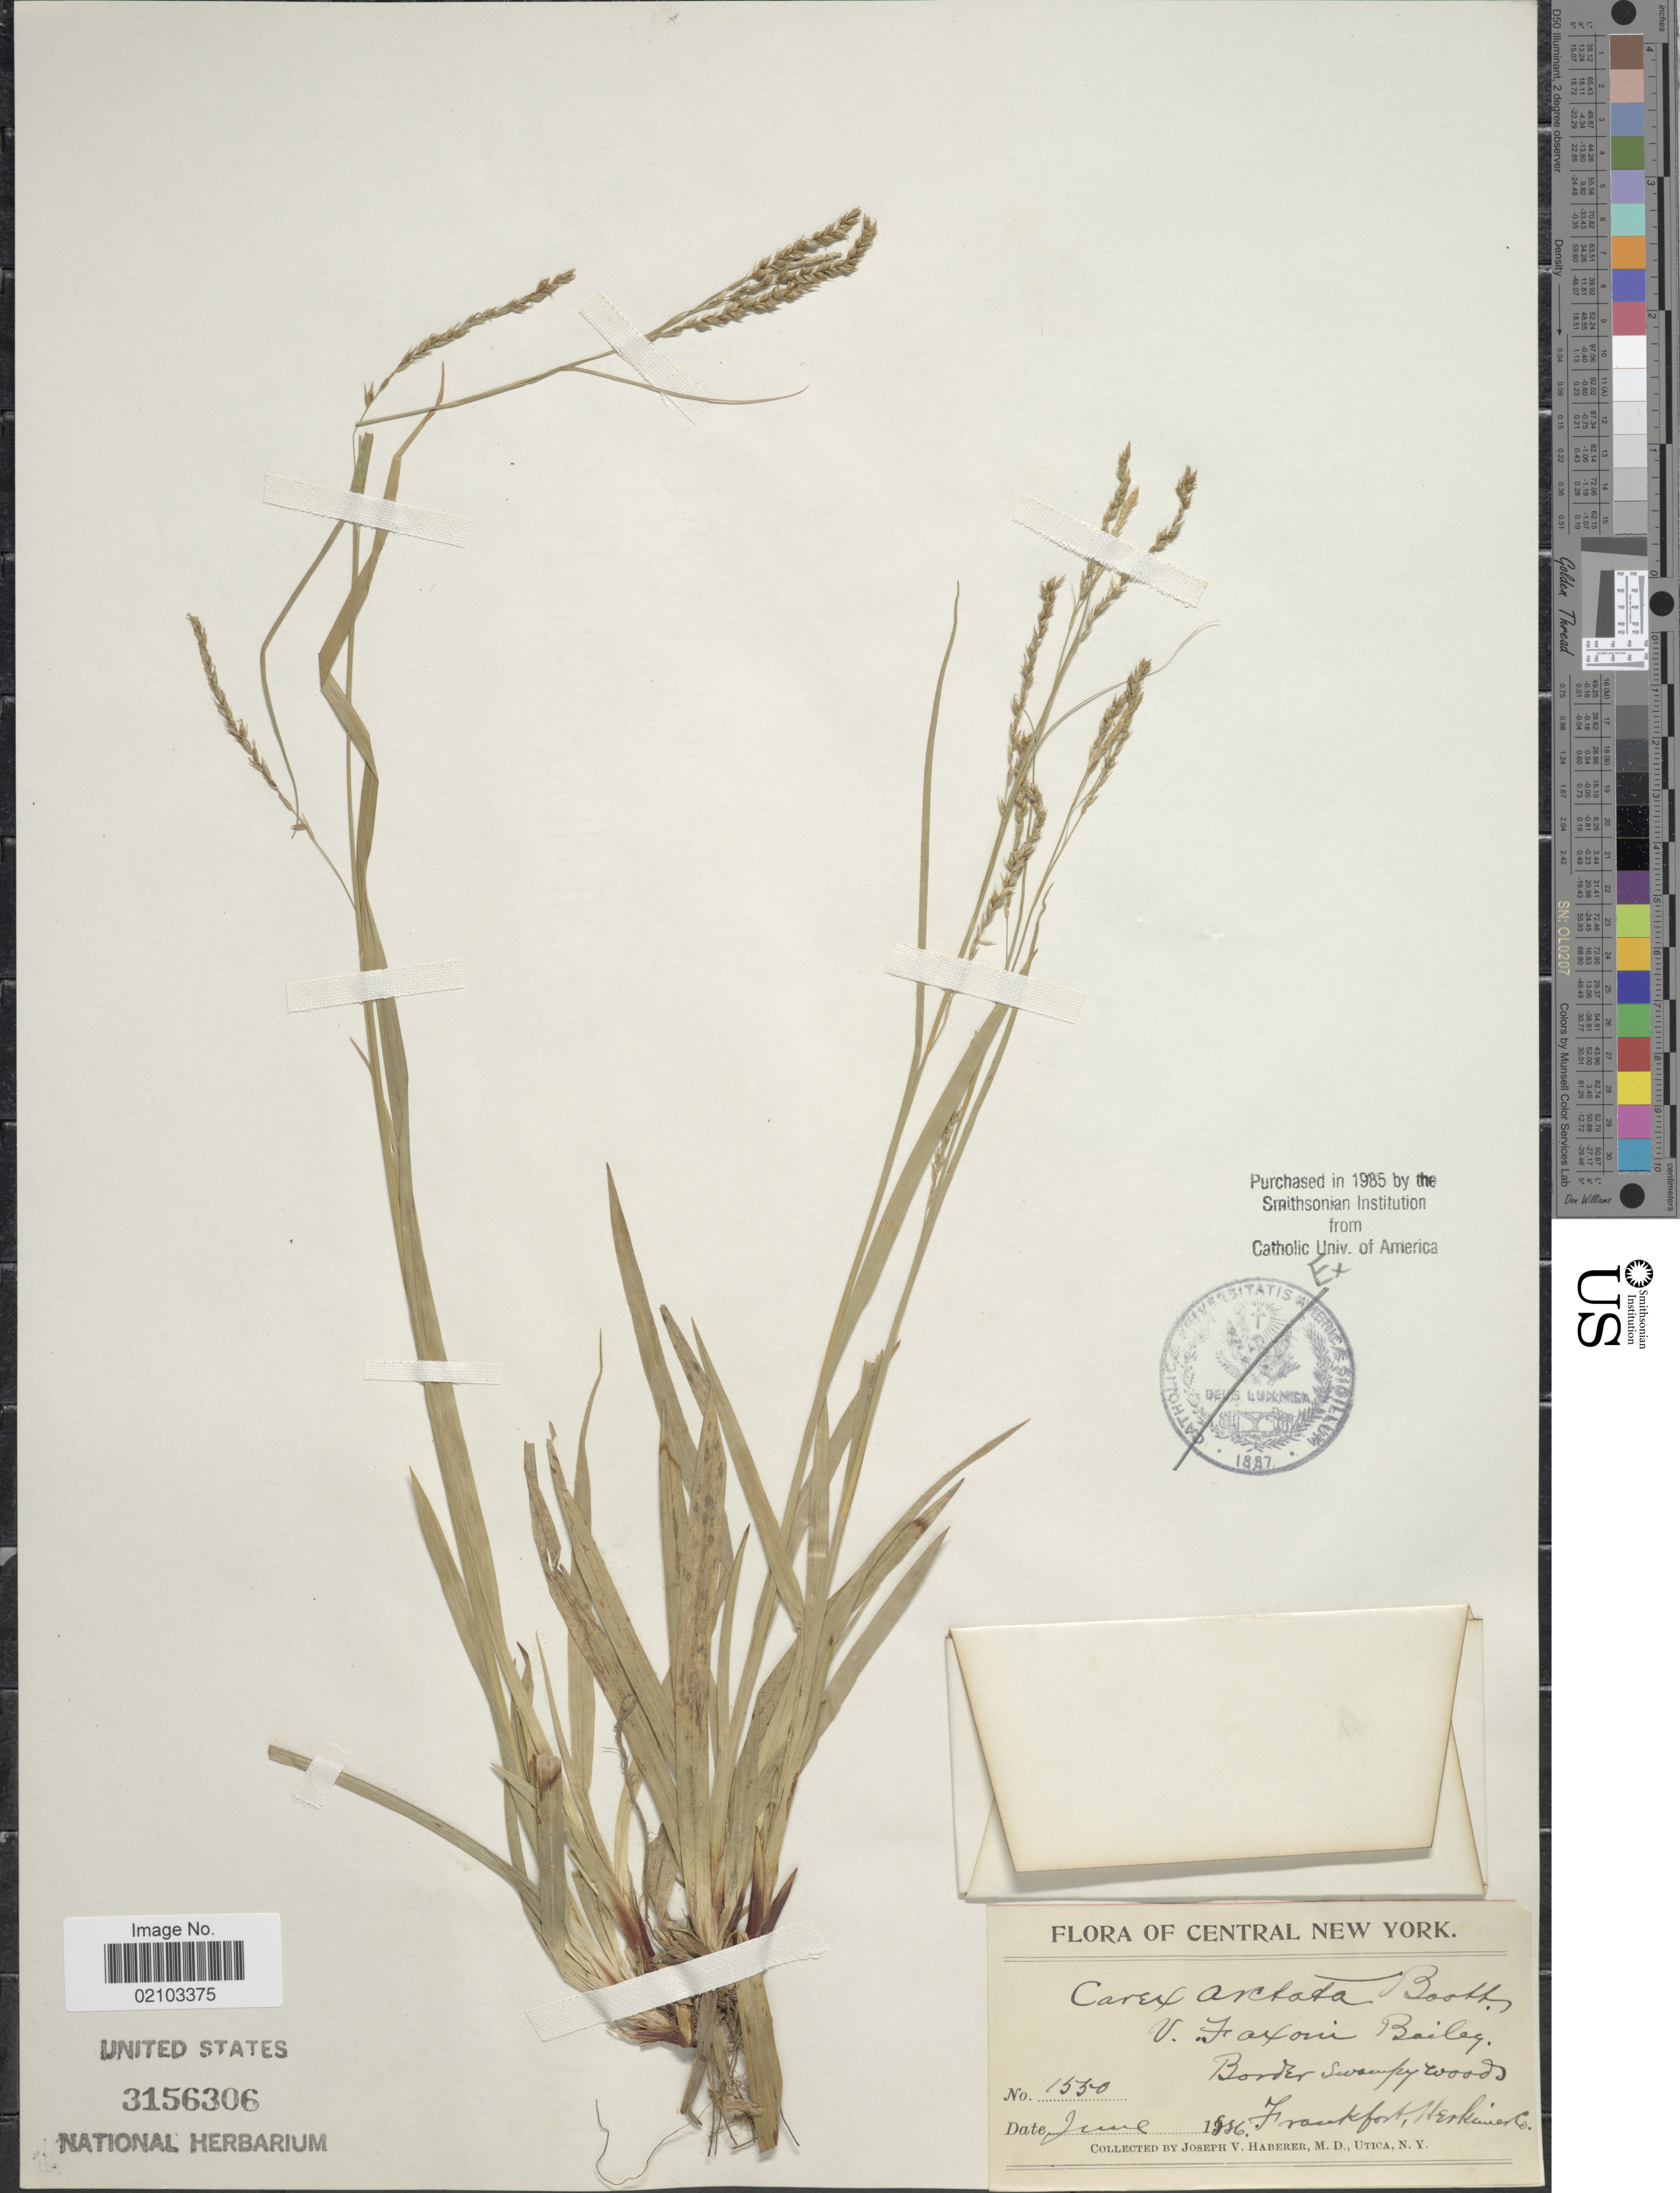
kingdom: Plantae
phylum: Tracheophyta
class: Liliopsida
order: Poales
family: Cyperaceae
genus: Carex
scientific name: Carex arctata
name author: Boott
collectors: J. V. Haberer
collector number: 1550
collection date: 1886-06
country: United States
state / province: New York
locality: Central New York. Border swampy woods. Frankfort, Herkimer Co.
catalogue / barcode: US 3156306